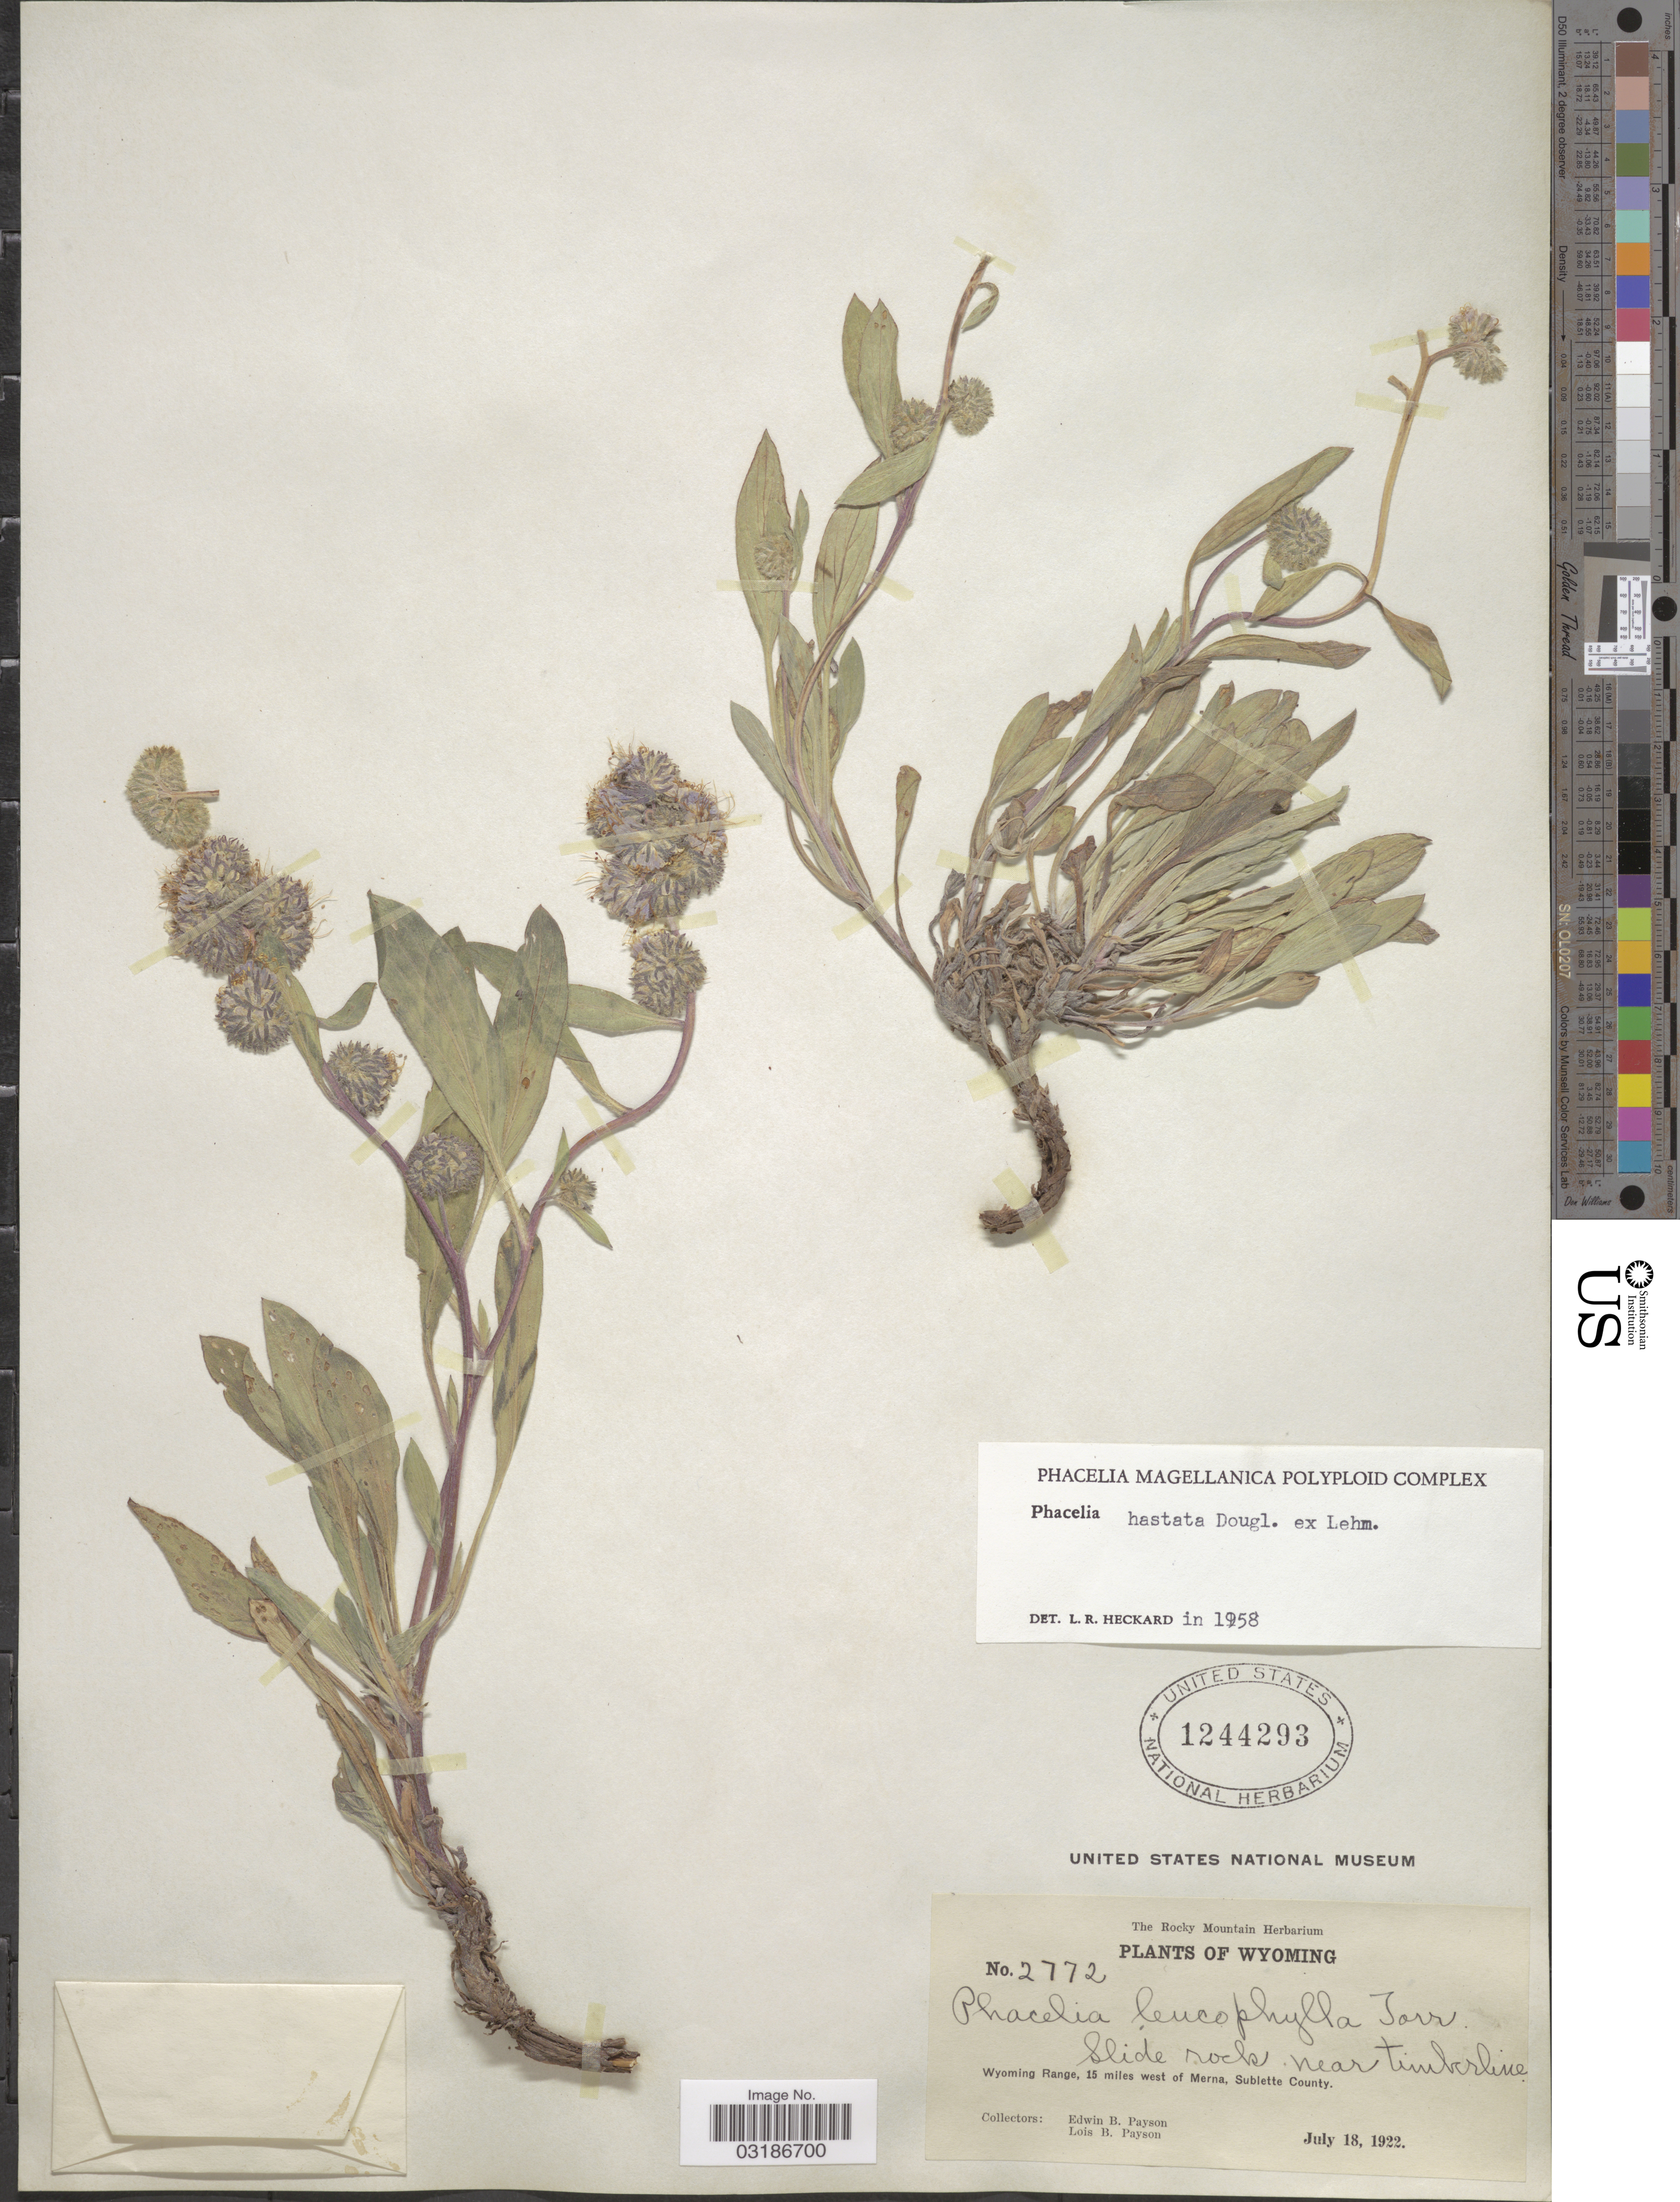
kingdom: Plantae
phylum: Tracheophyta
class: Magnoliopsida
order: Boraginales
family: Hydrophyllaceae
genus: Phacelia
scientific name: Phacelia hastata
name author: Douglas ex Lehm.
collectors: E. B. Payson & L. Payson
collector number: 2772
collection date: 1922-07-18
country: United States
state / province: Wyoming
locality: Slide rock near tumberline. Wyoming Range, 15 miles west of Merna, Sublette County.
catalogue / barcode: US 1244293